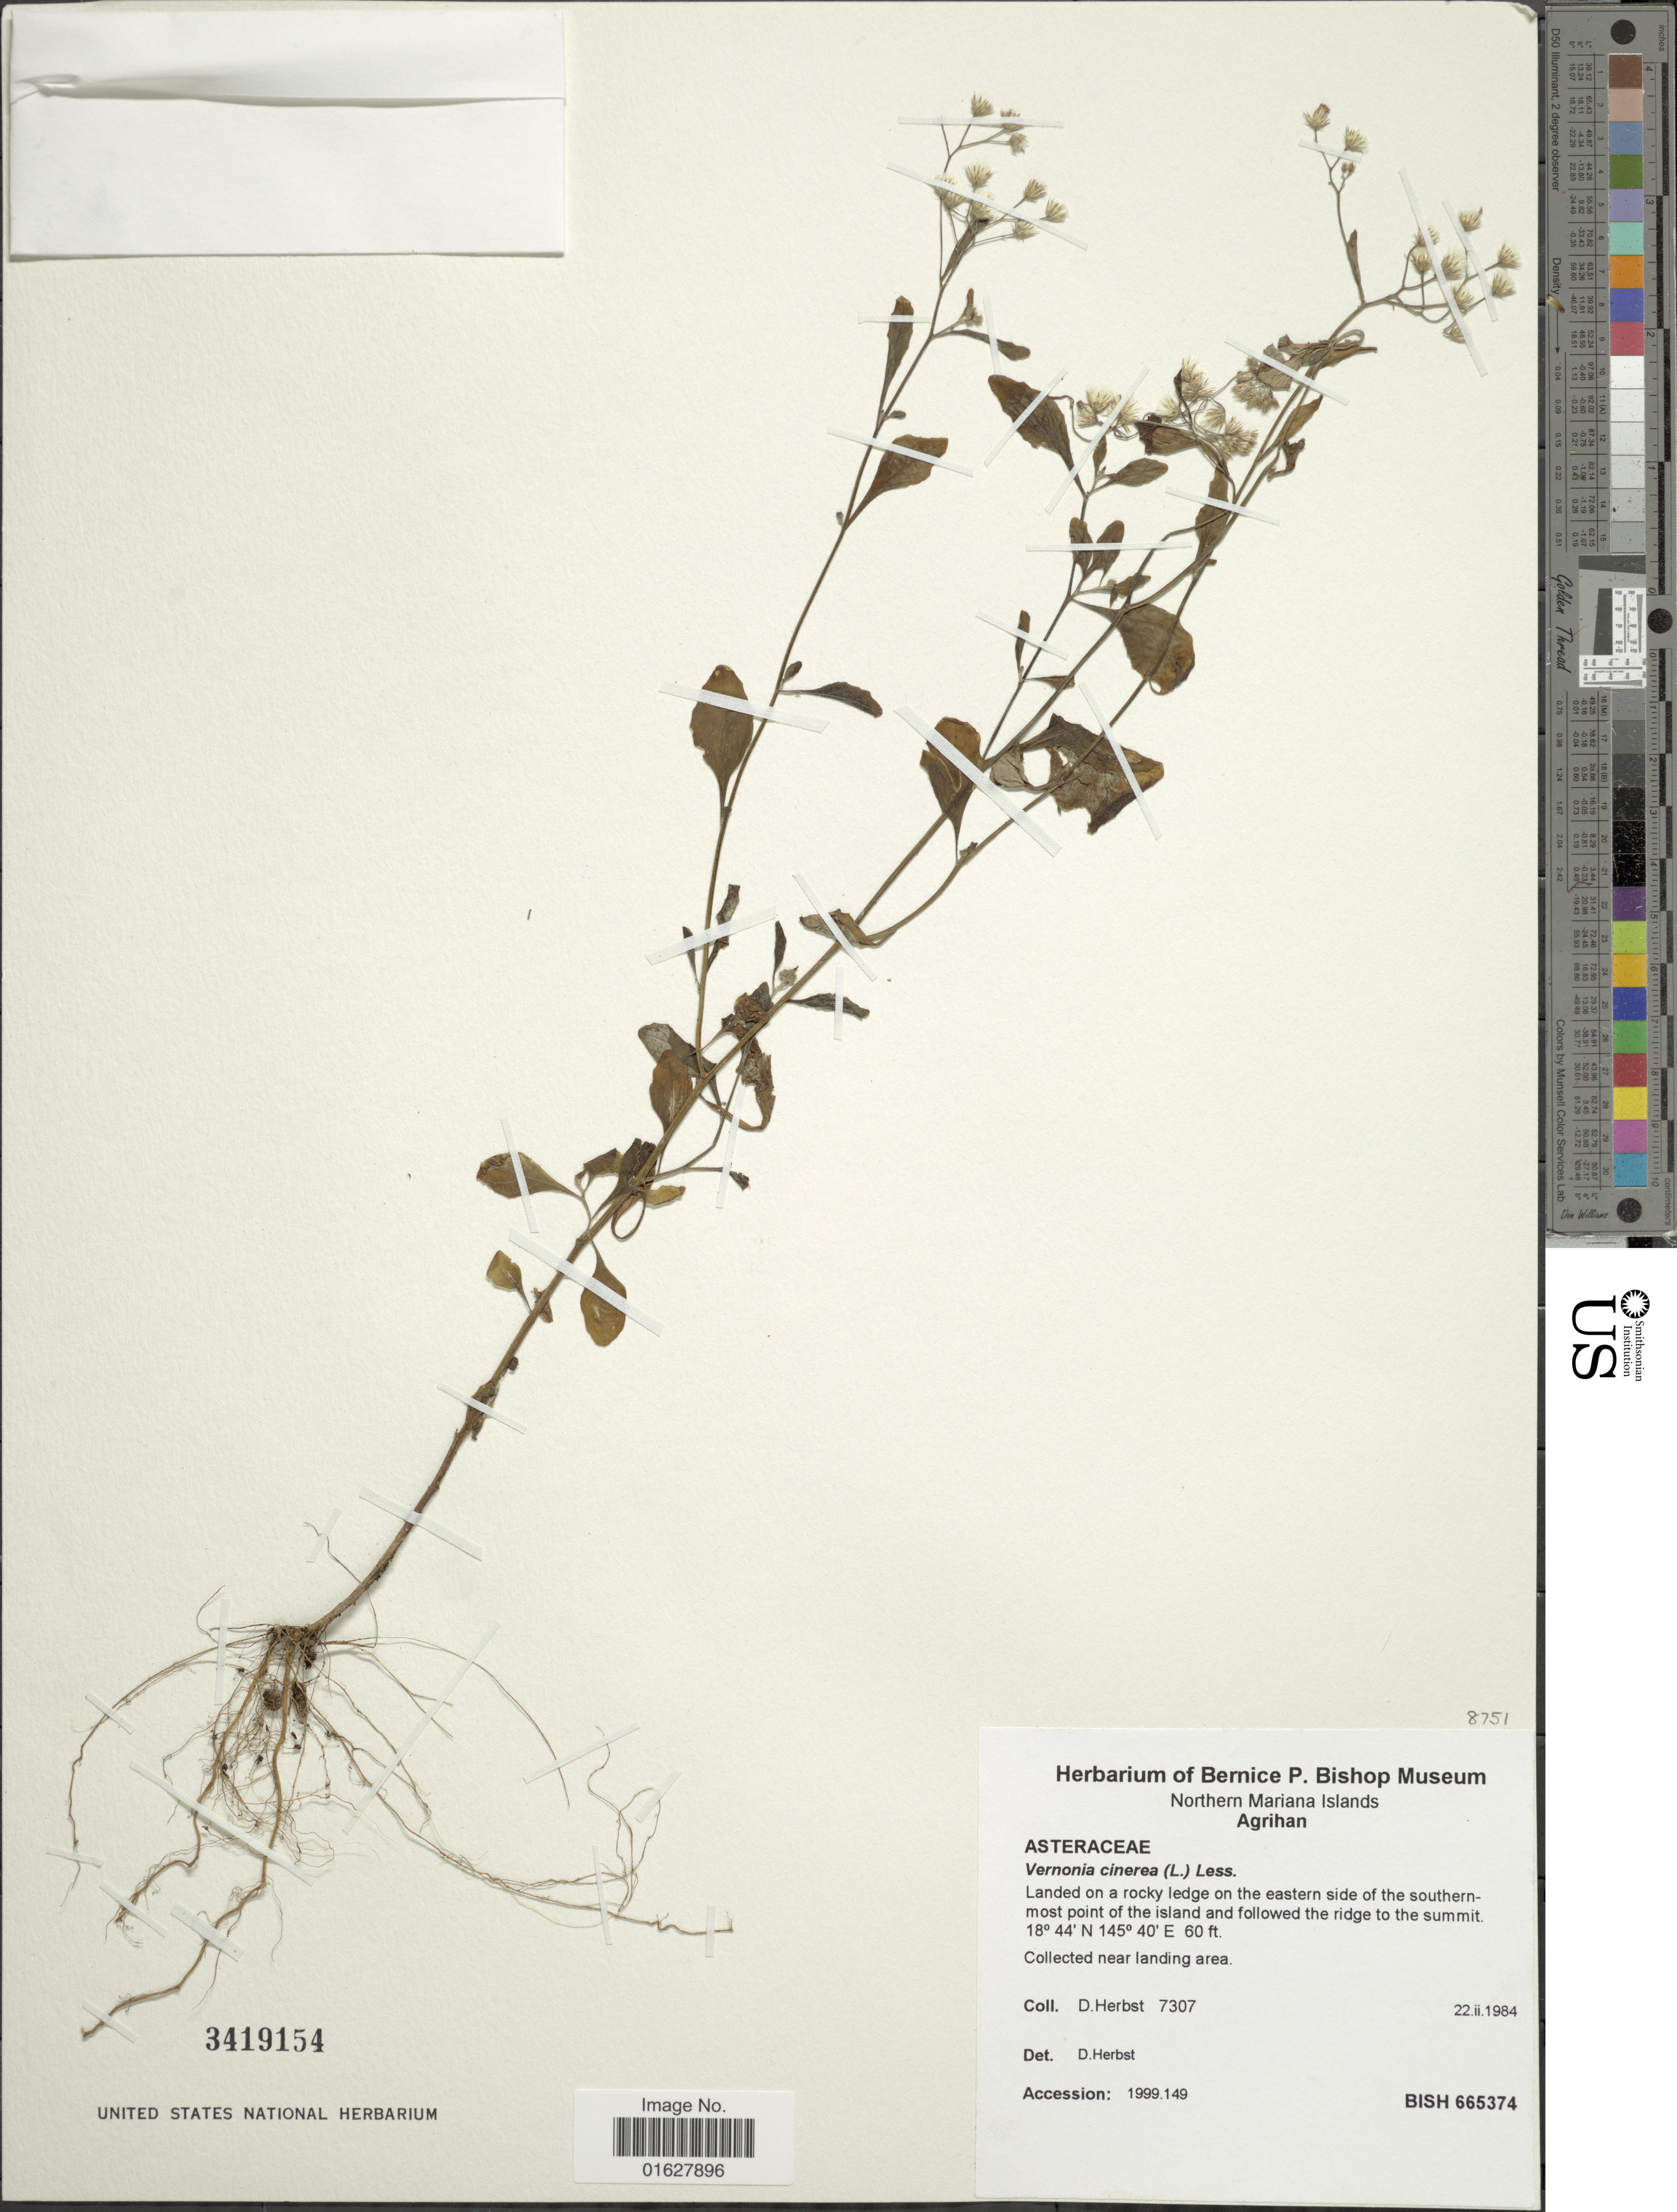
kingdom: Plantae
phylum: Tracheophyta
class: Magnoliopsida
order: Asterales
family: Asteraceae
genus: Cyanthillium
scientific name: Cyanthillium cinereum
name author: (L.) H. Rob.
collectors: D. R. Herbst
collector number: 7307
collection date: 1984-02-22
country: Northern Mariana Islands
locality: The Northern Mariana Is. Agrihan. Landed on a rocky ledge on the eastern side of the southern-most point of the island and followed the ridge to the summit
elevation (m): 18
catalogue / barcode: US 3419154